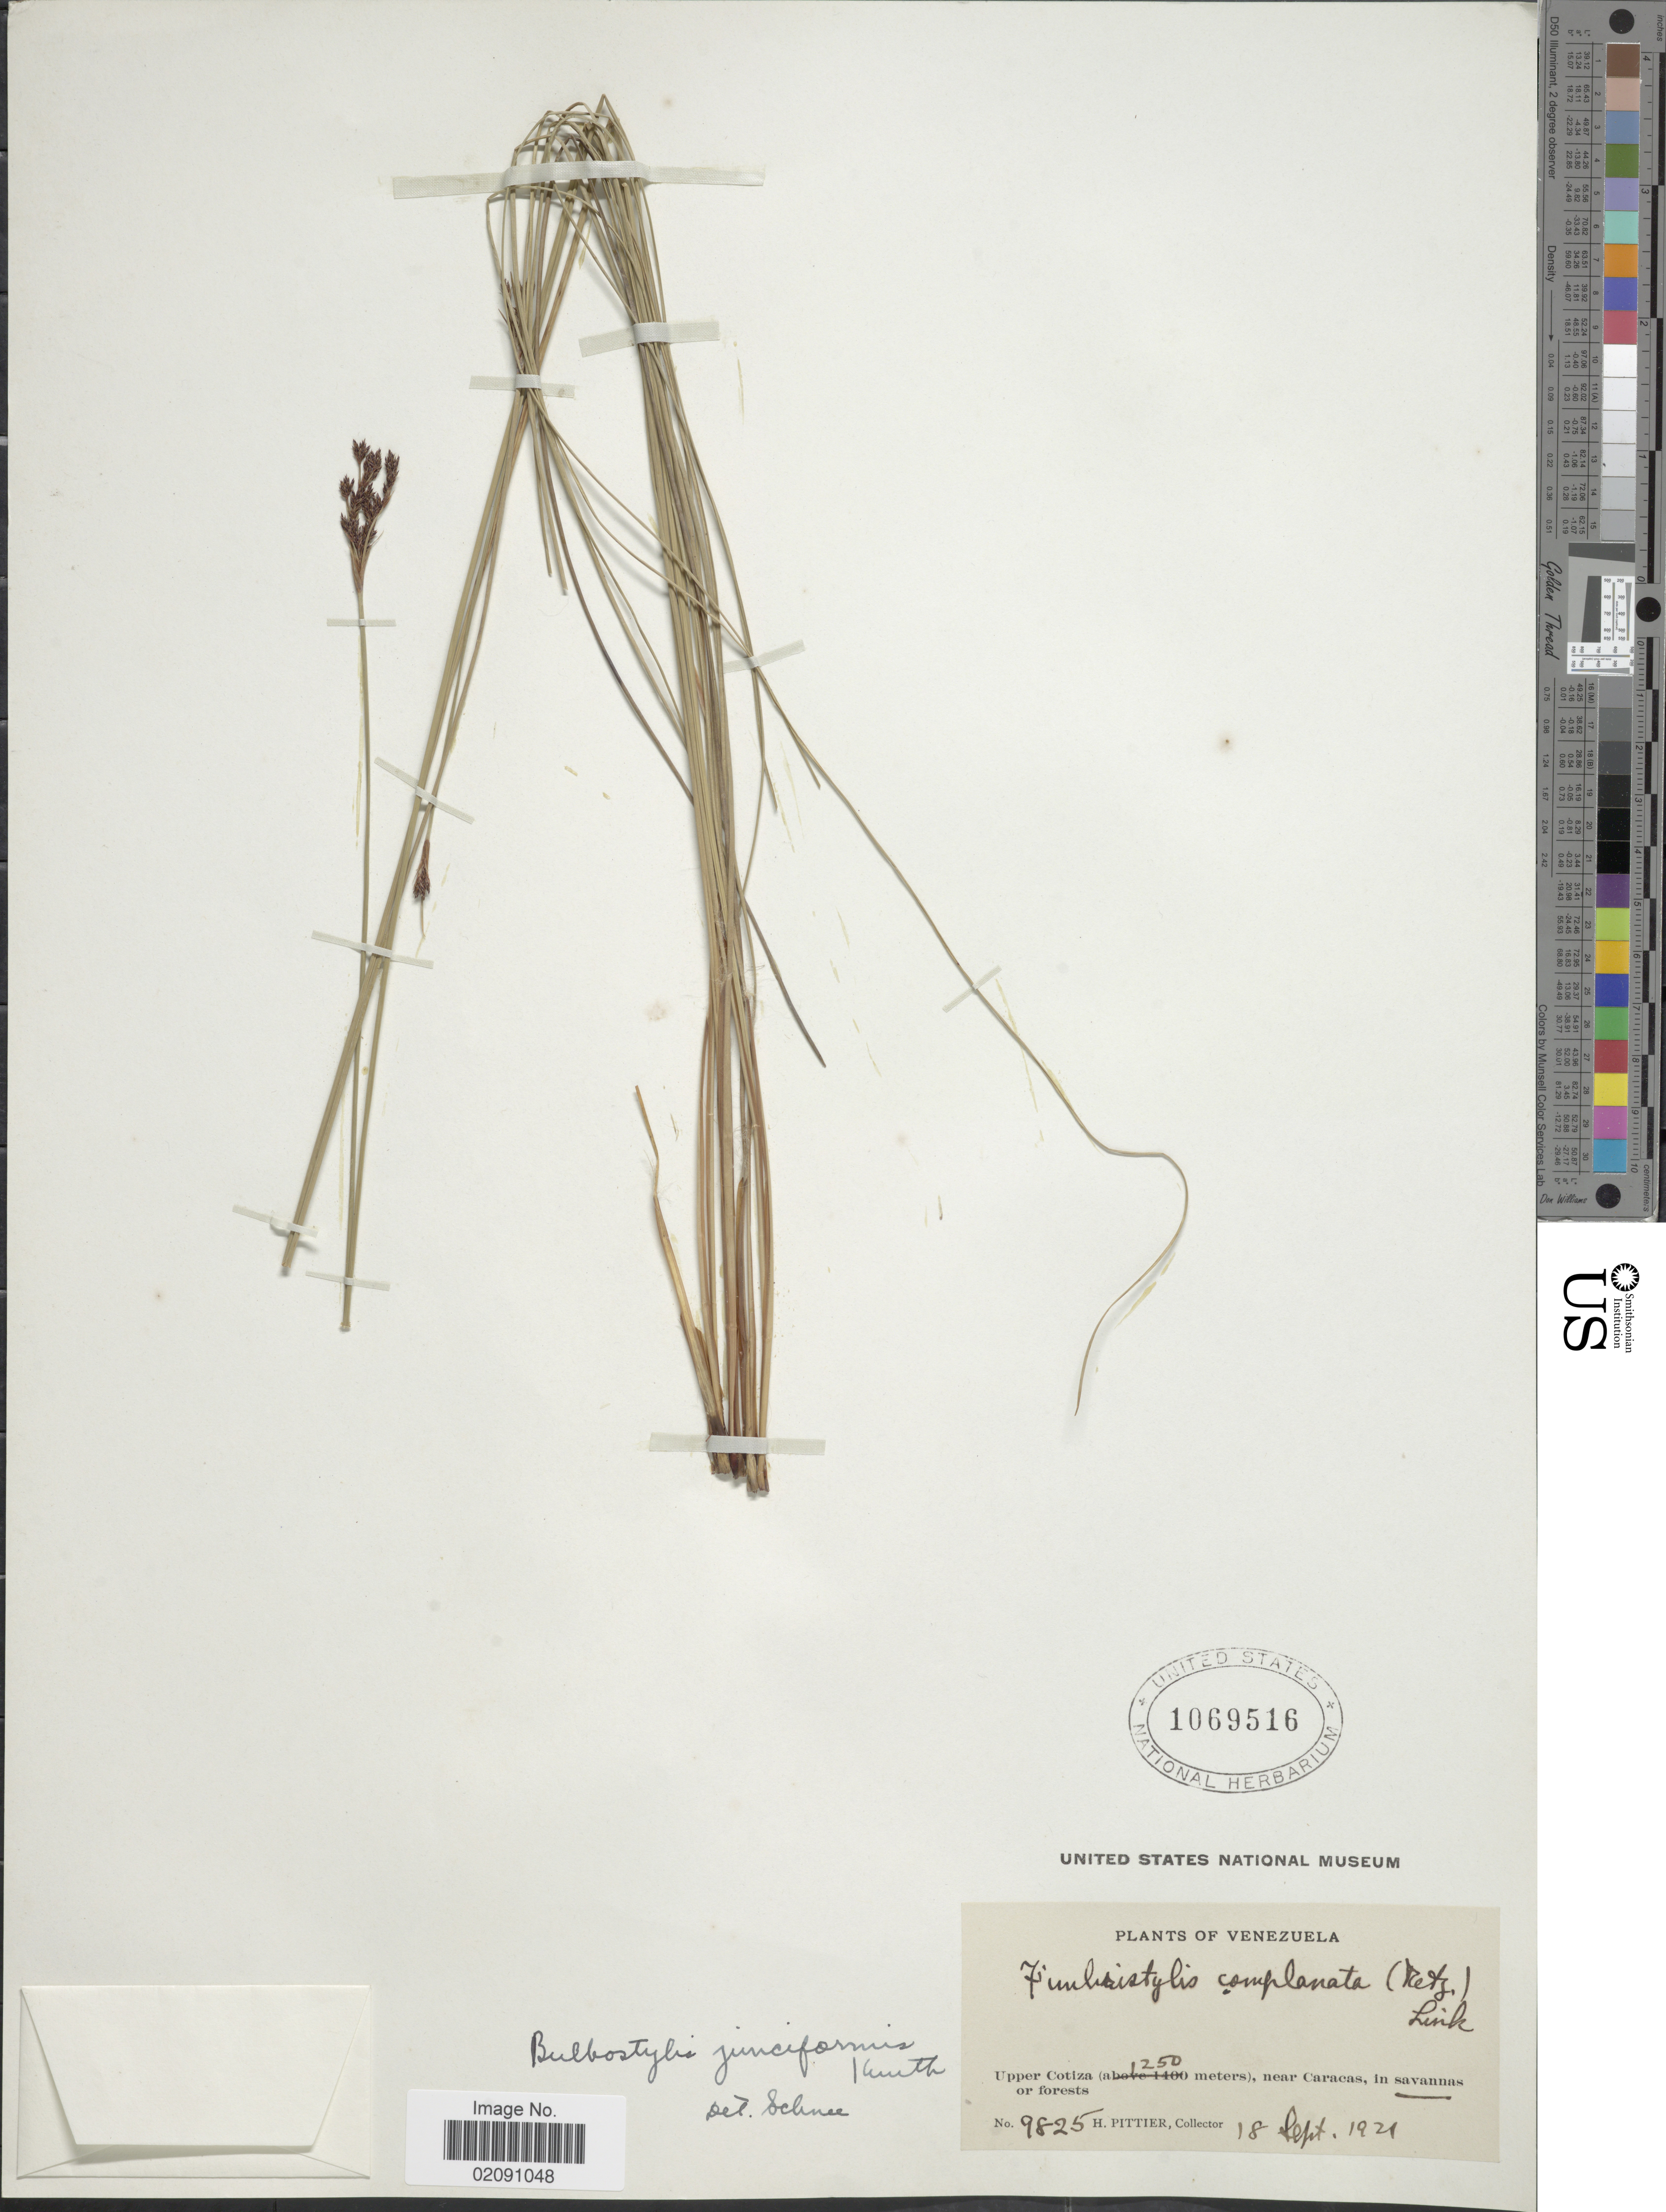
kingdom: Plantae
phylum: Tracheophyta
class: Liliopsida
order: Poales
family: Cyperaceae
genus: Bulbostylis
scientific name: Bulbostylis junciformis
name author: (Kunth) C.B. Clarke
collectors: H. F. Pittier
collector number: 9825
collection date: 1921-09-18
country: Venezuela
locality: Upper Cotiza, near Caracas, in savannas or forests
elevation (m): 1250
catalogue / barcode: US 1069516